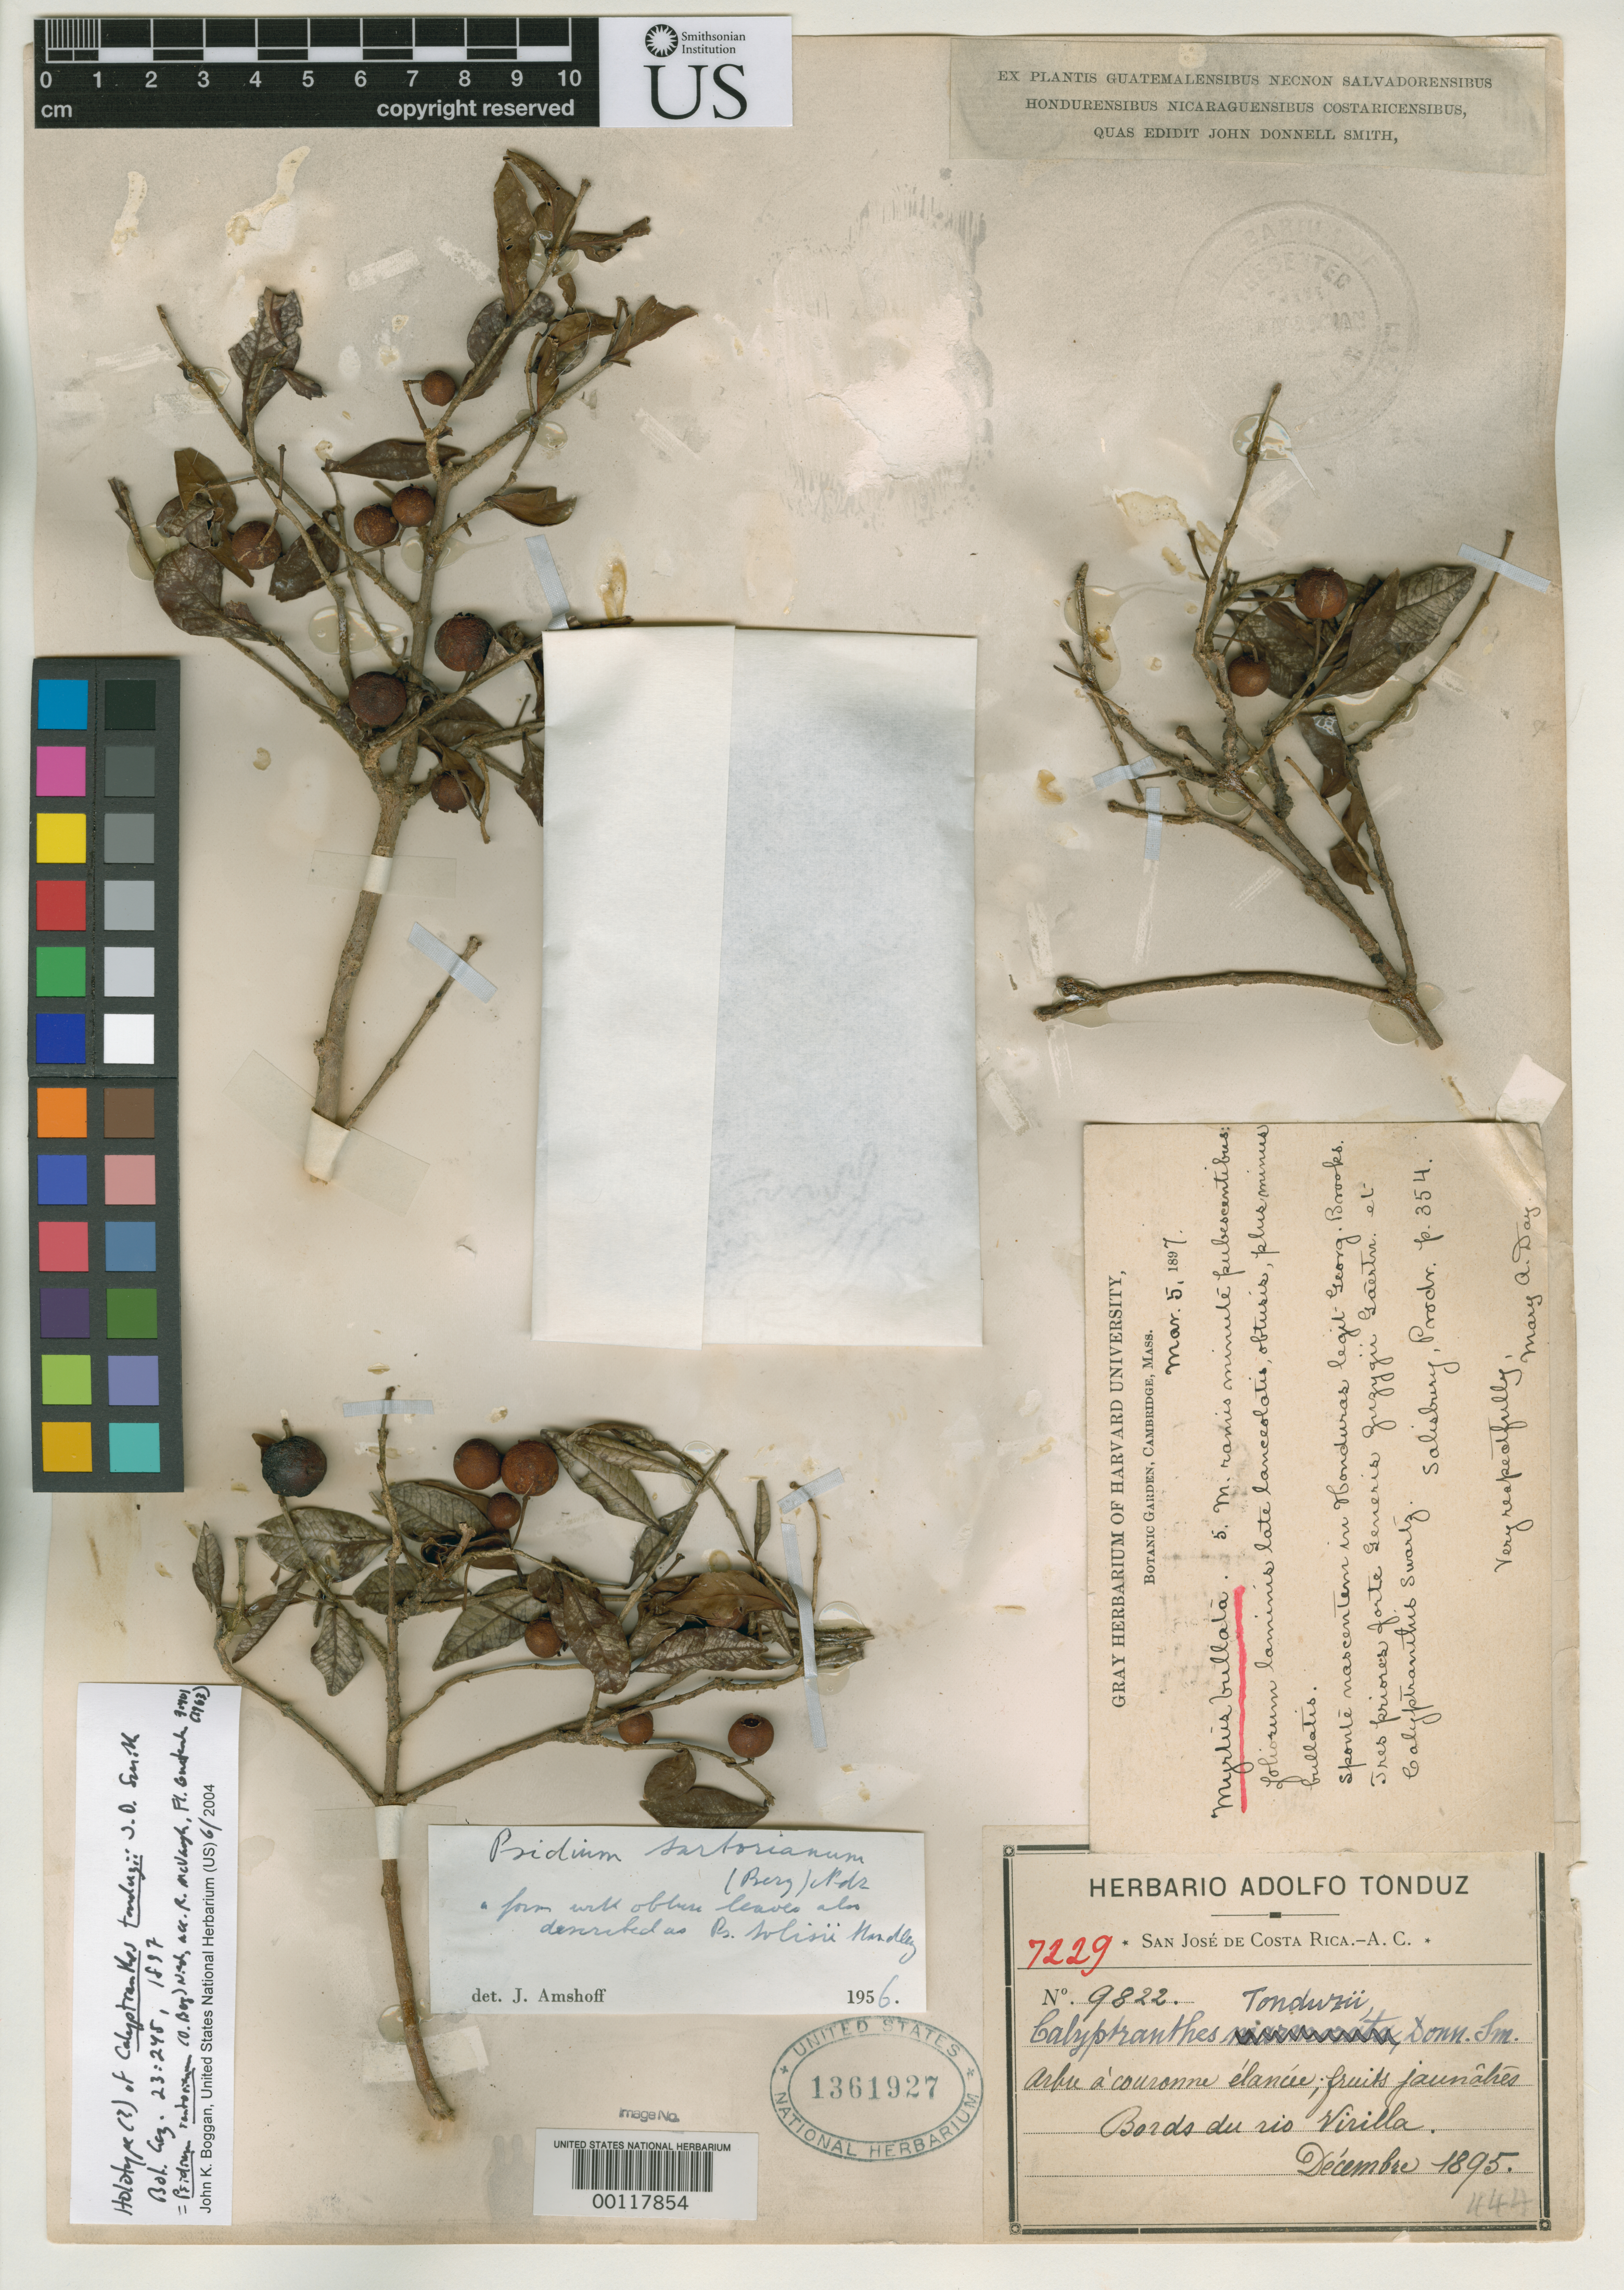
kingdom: Plantae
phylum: Tracheophyta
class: Magnoliopsida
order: Myrtales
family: Myrtaceae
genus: Calyptranthes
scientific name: Calyptranthes tonduzii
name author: Donn. Sm.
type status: Holotype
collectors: A. Tonduz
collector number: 9822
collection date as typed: Dec 1895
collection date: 1895-12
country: Costa Rica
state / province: San José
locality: Bords du rio Virilla. [Protologue: Banks of the River Virilla, alt. 3400 ft.]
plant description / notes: Cited 1963 by R. McVaugh in Fl. Guatemala 7: 401.; Protologue, "Tonduz, no. 9822 herb. nat. C.R.", =J.D. Smith 7229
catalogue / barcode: US 1361927